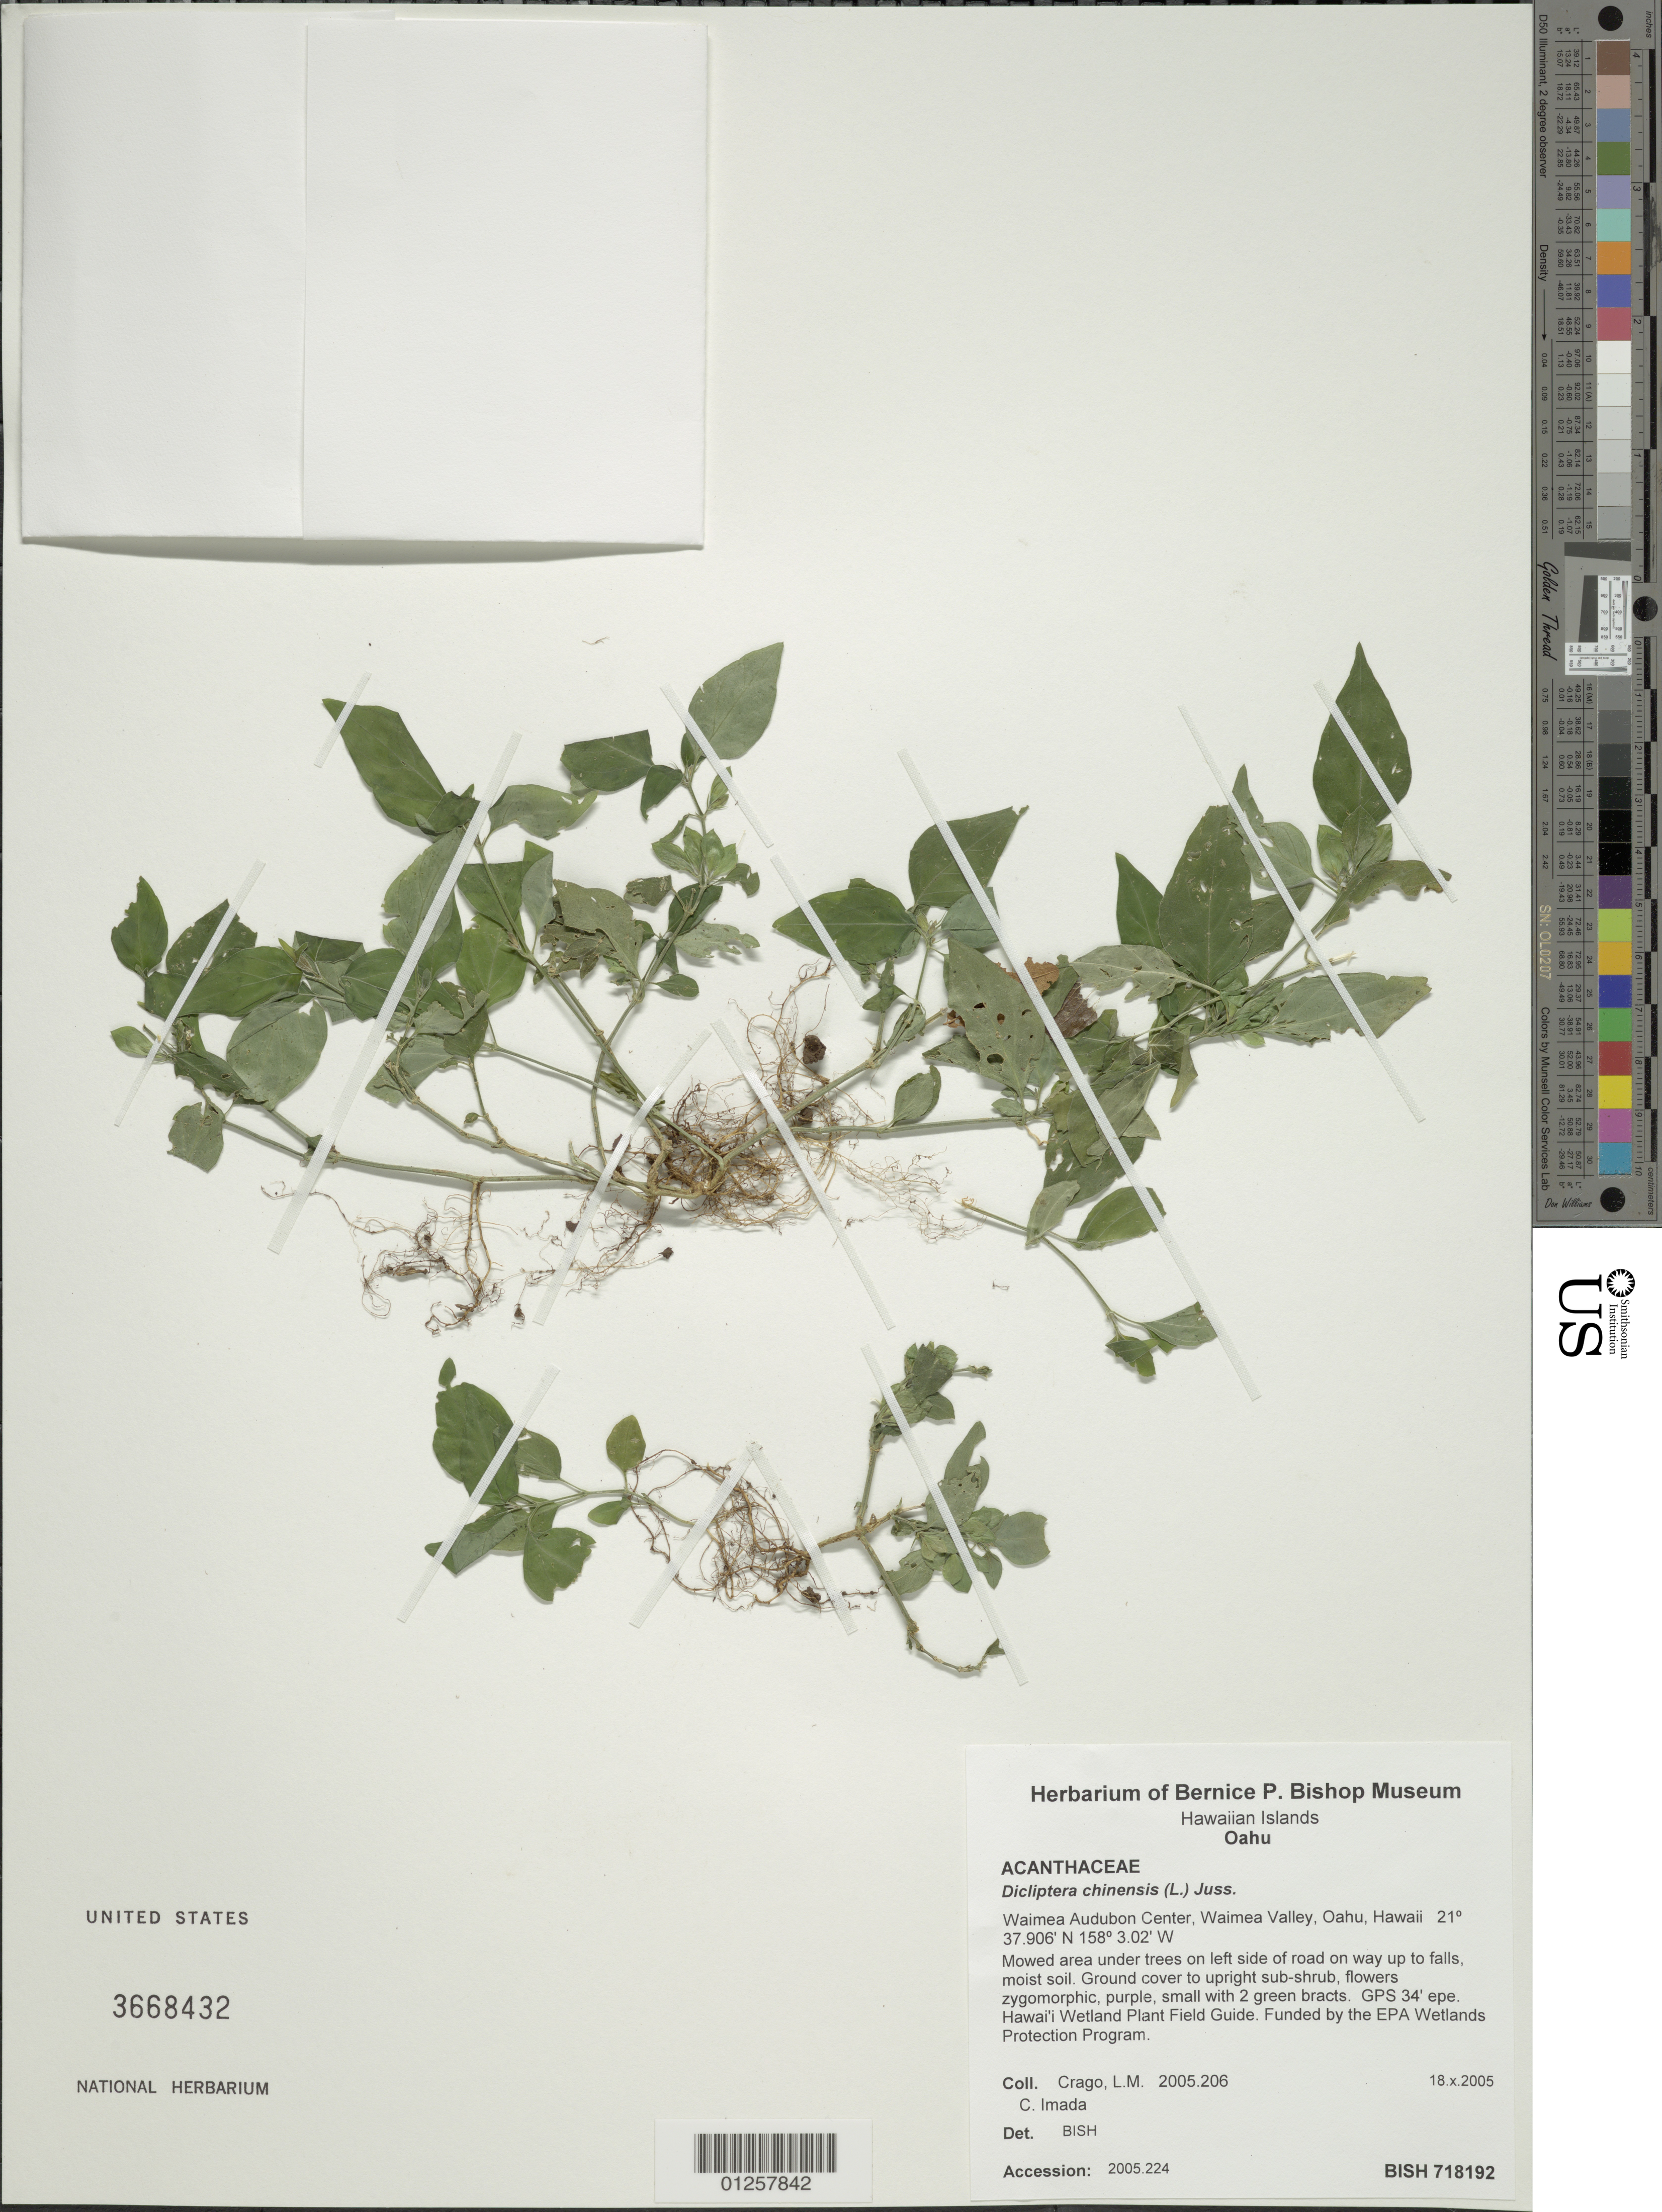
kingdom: Plantae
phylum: Tracheophyta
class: Magnoliopsida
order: Lamiales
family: Acanthaceae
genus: Dicliptera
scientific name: Dicliptera chinensis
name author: (L.) Juss.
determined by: BISH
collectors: L. Crago & C. Imada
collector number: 2005-206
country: United States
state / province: Hawaii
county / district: Honolulu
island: Oahu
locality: Wainea Audubon Center, Waimea Valley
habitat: mowed area under trees on left side of road on way up to falls, moist soil.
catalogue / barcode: US 3668432